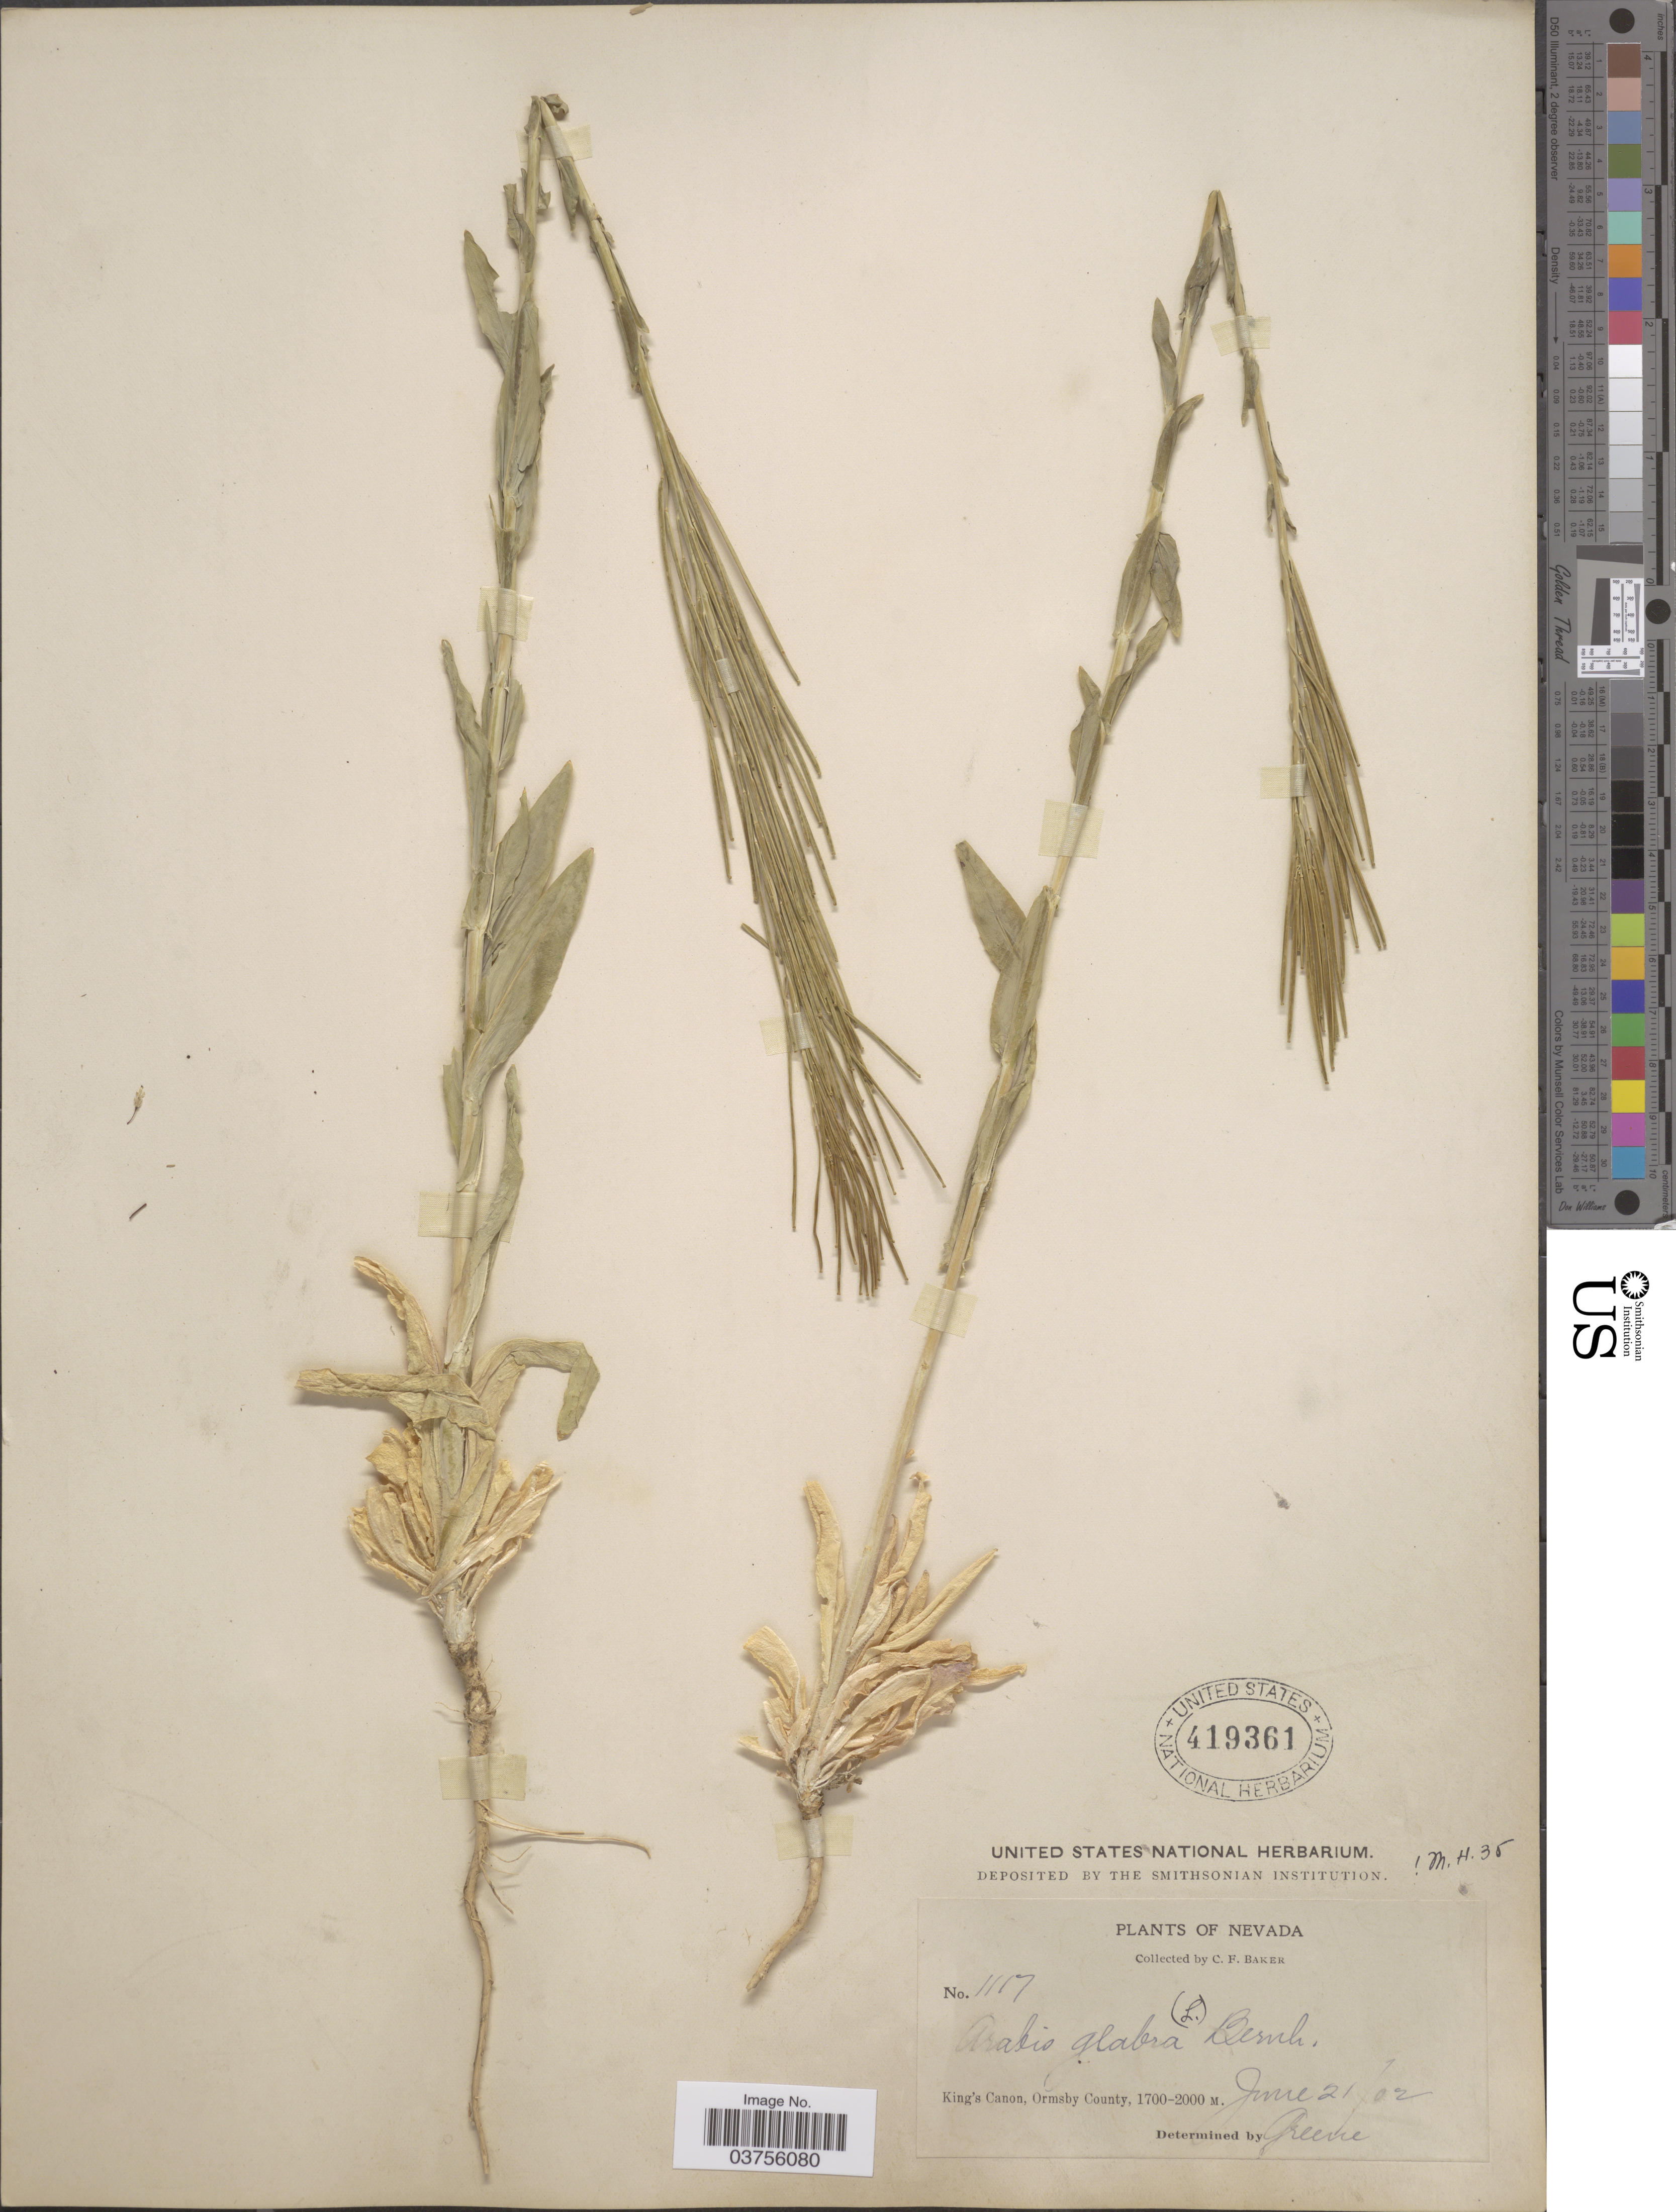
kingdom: Plantae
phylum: Tracheophyta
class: Magnoliopsida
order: Brassicales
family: Brassicaceae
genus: Turritis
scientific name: Turritis glabra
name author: L.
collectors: C. F. Baker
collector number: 1117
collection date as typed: Transcribed d/m/y: 21/6/2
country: United States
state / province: Nevada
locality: King's Canon, Ormsby County.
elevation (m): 1700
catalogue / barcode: US 419361